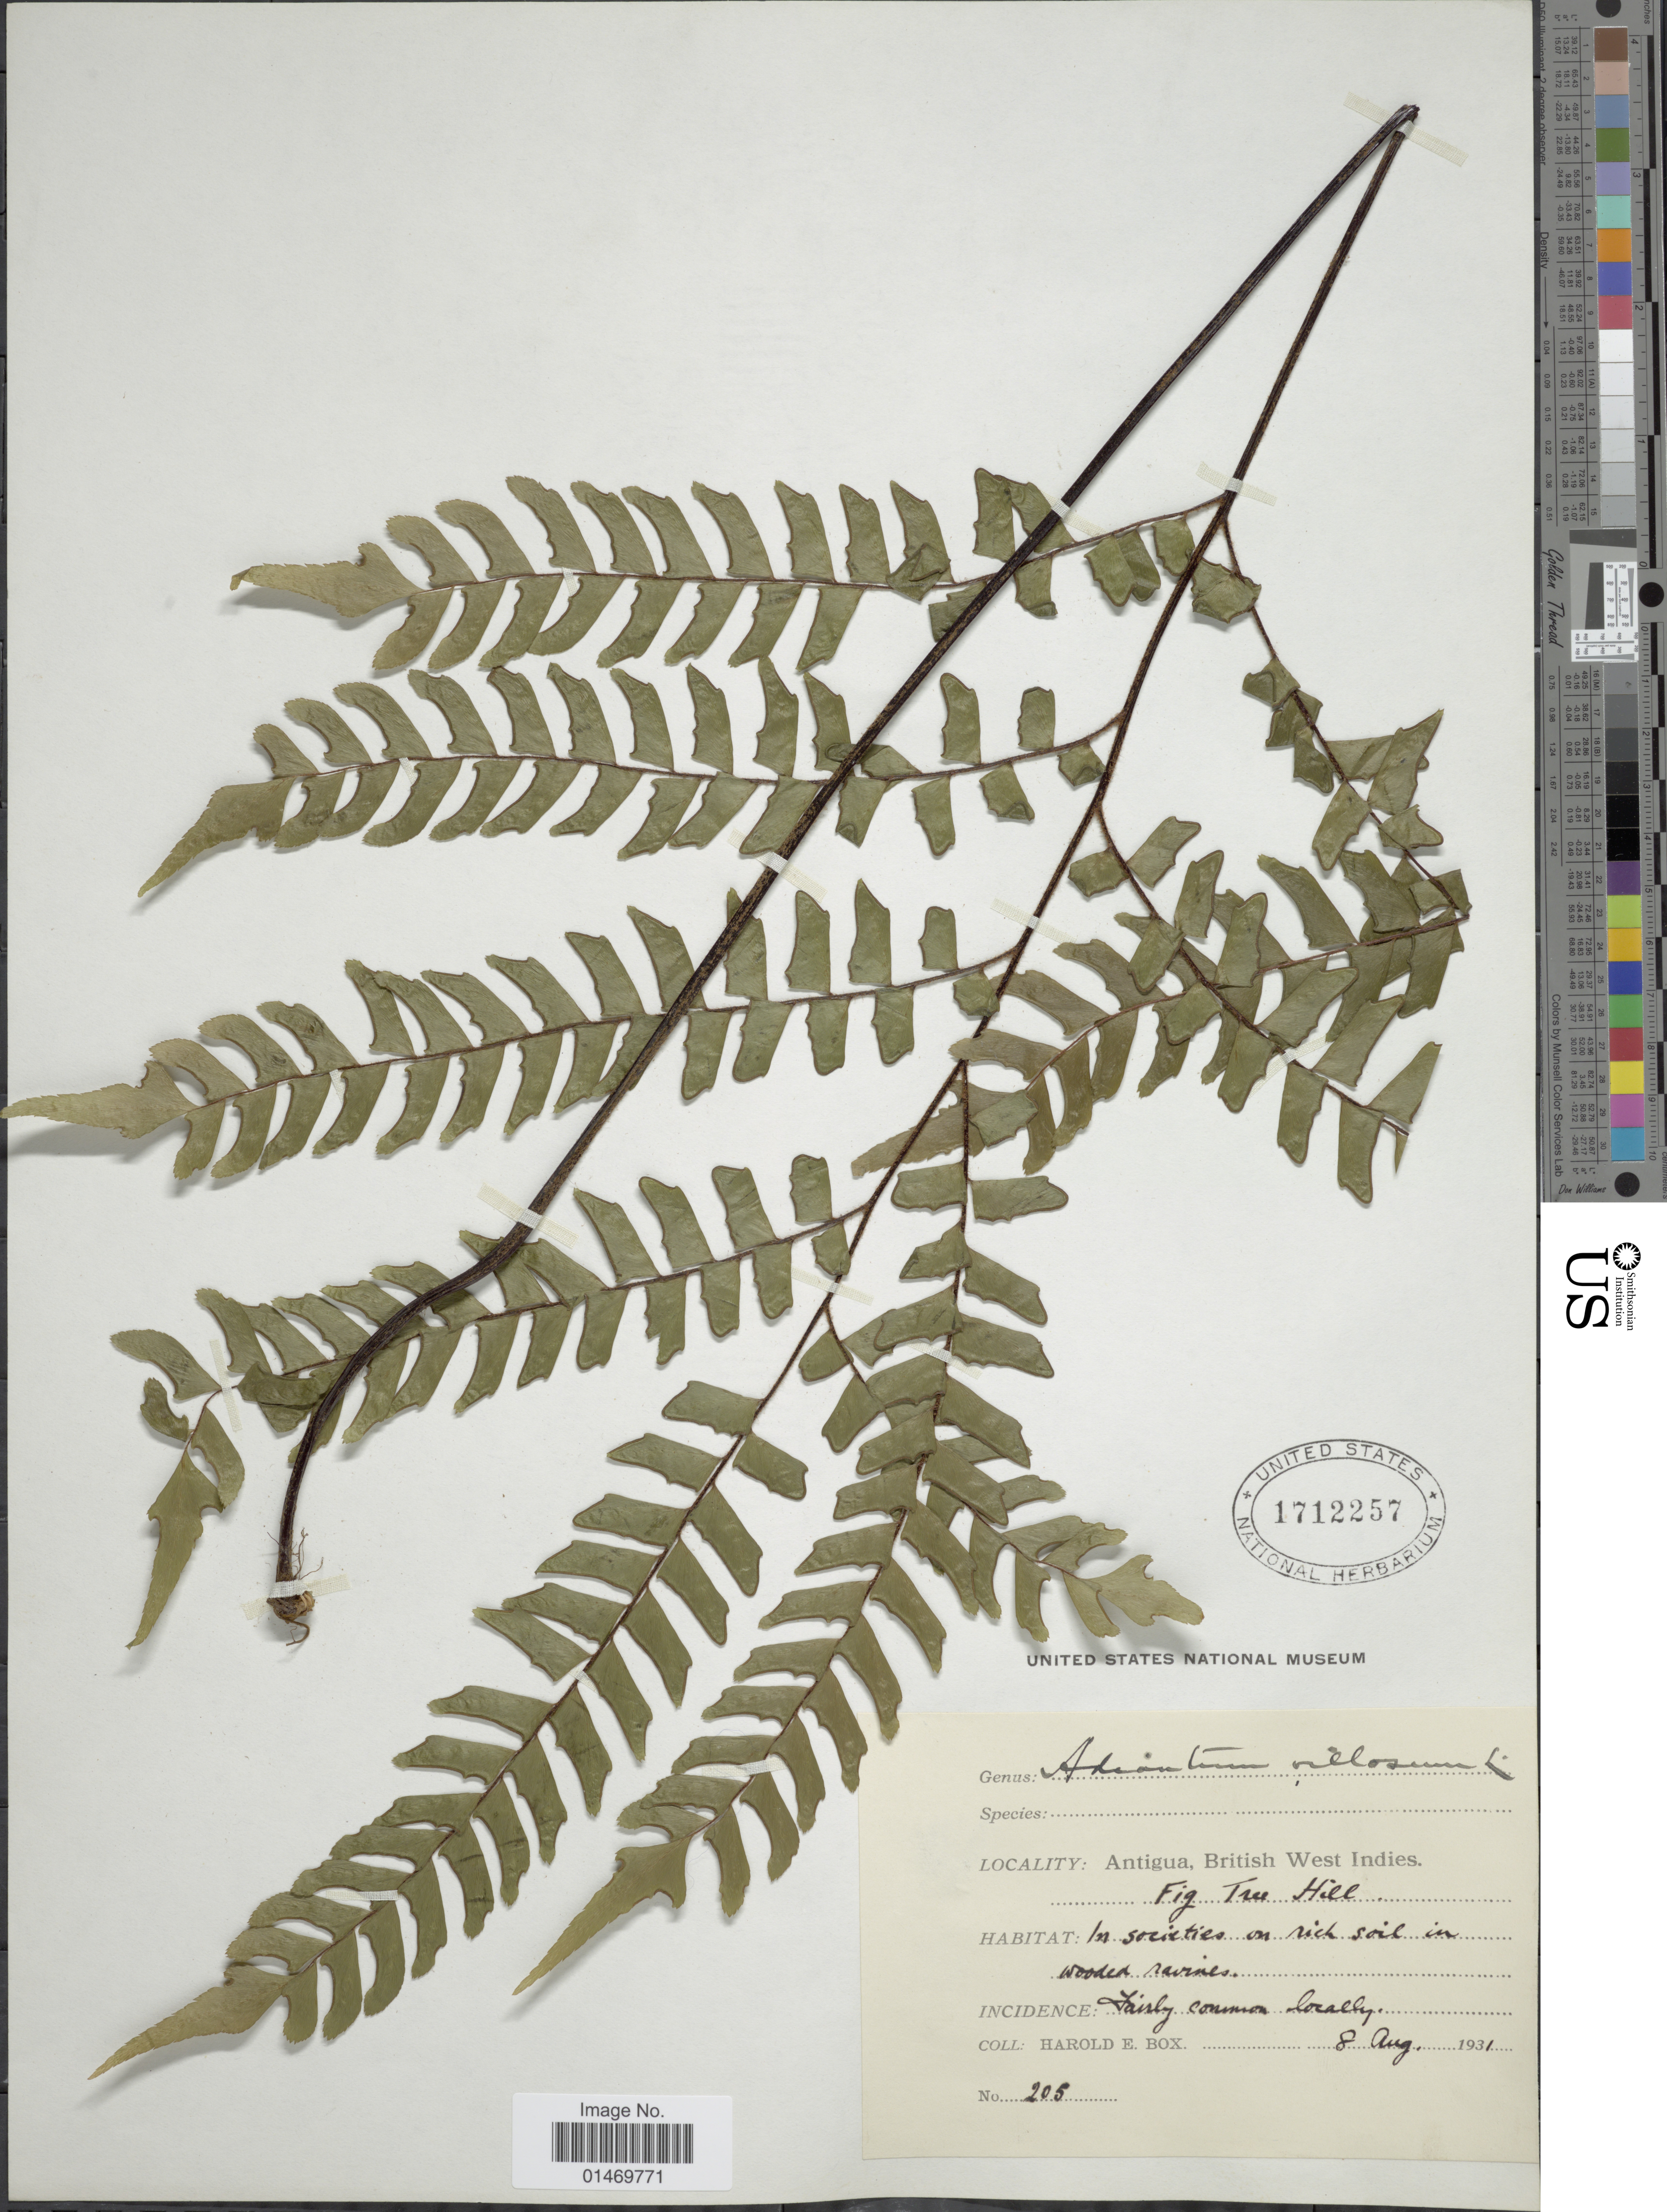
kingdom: Plantae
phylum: Tracheophyta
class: Polypodiopsida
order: Polypodiales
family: Pteridaceae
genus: Adiantum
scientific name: Adiantum villosum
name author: L.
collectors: H. E. Box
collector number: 205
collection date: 1931-08-08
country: Antigua and Barbuda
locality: Antigua, British West Indies, Fig Tree Hill.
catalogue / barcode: US 1712257